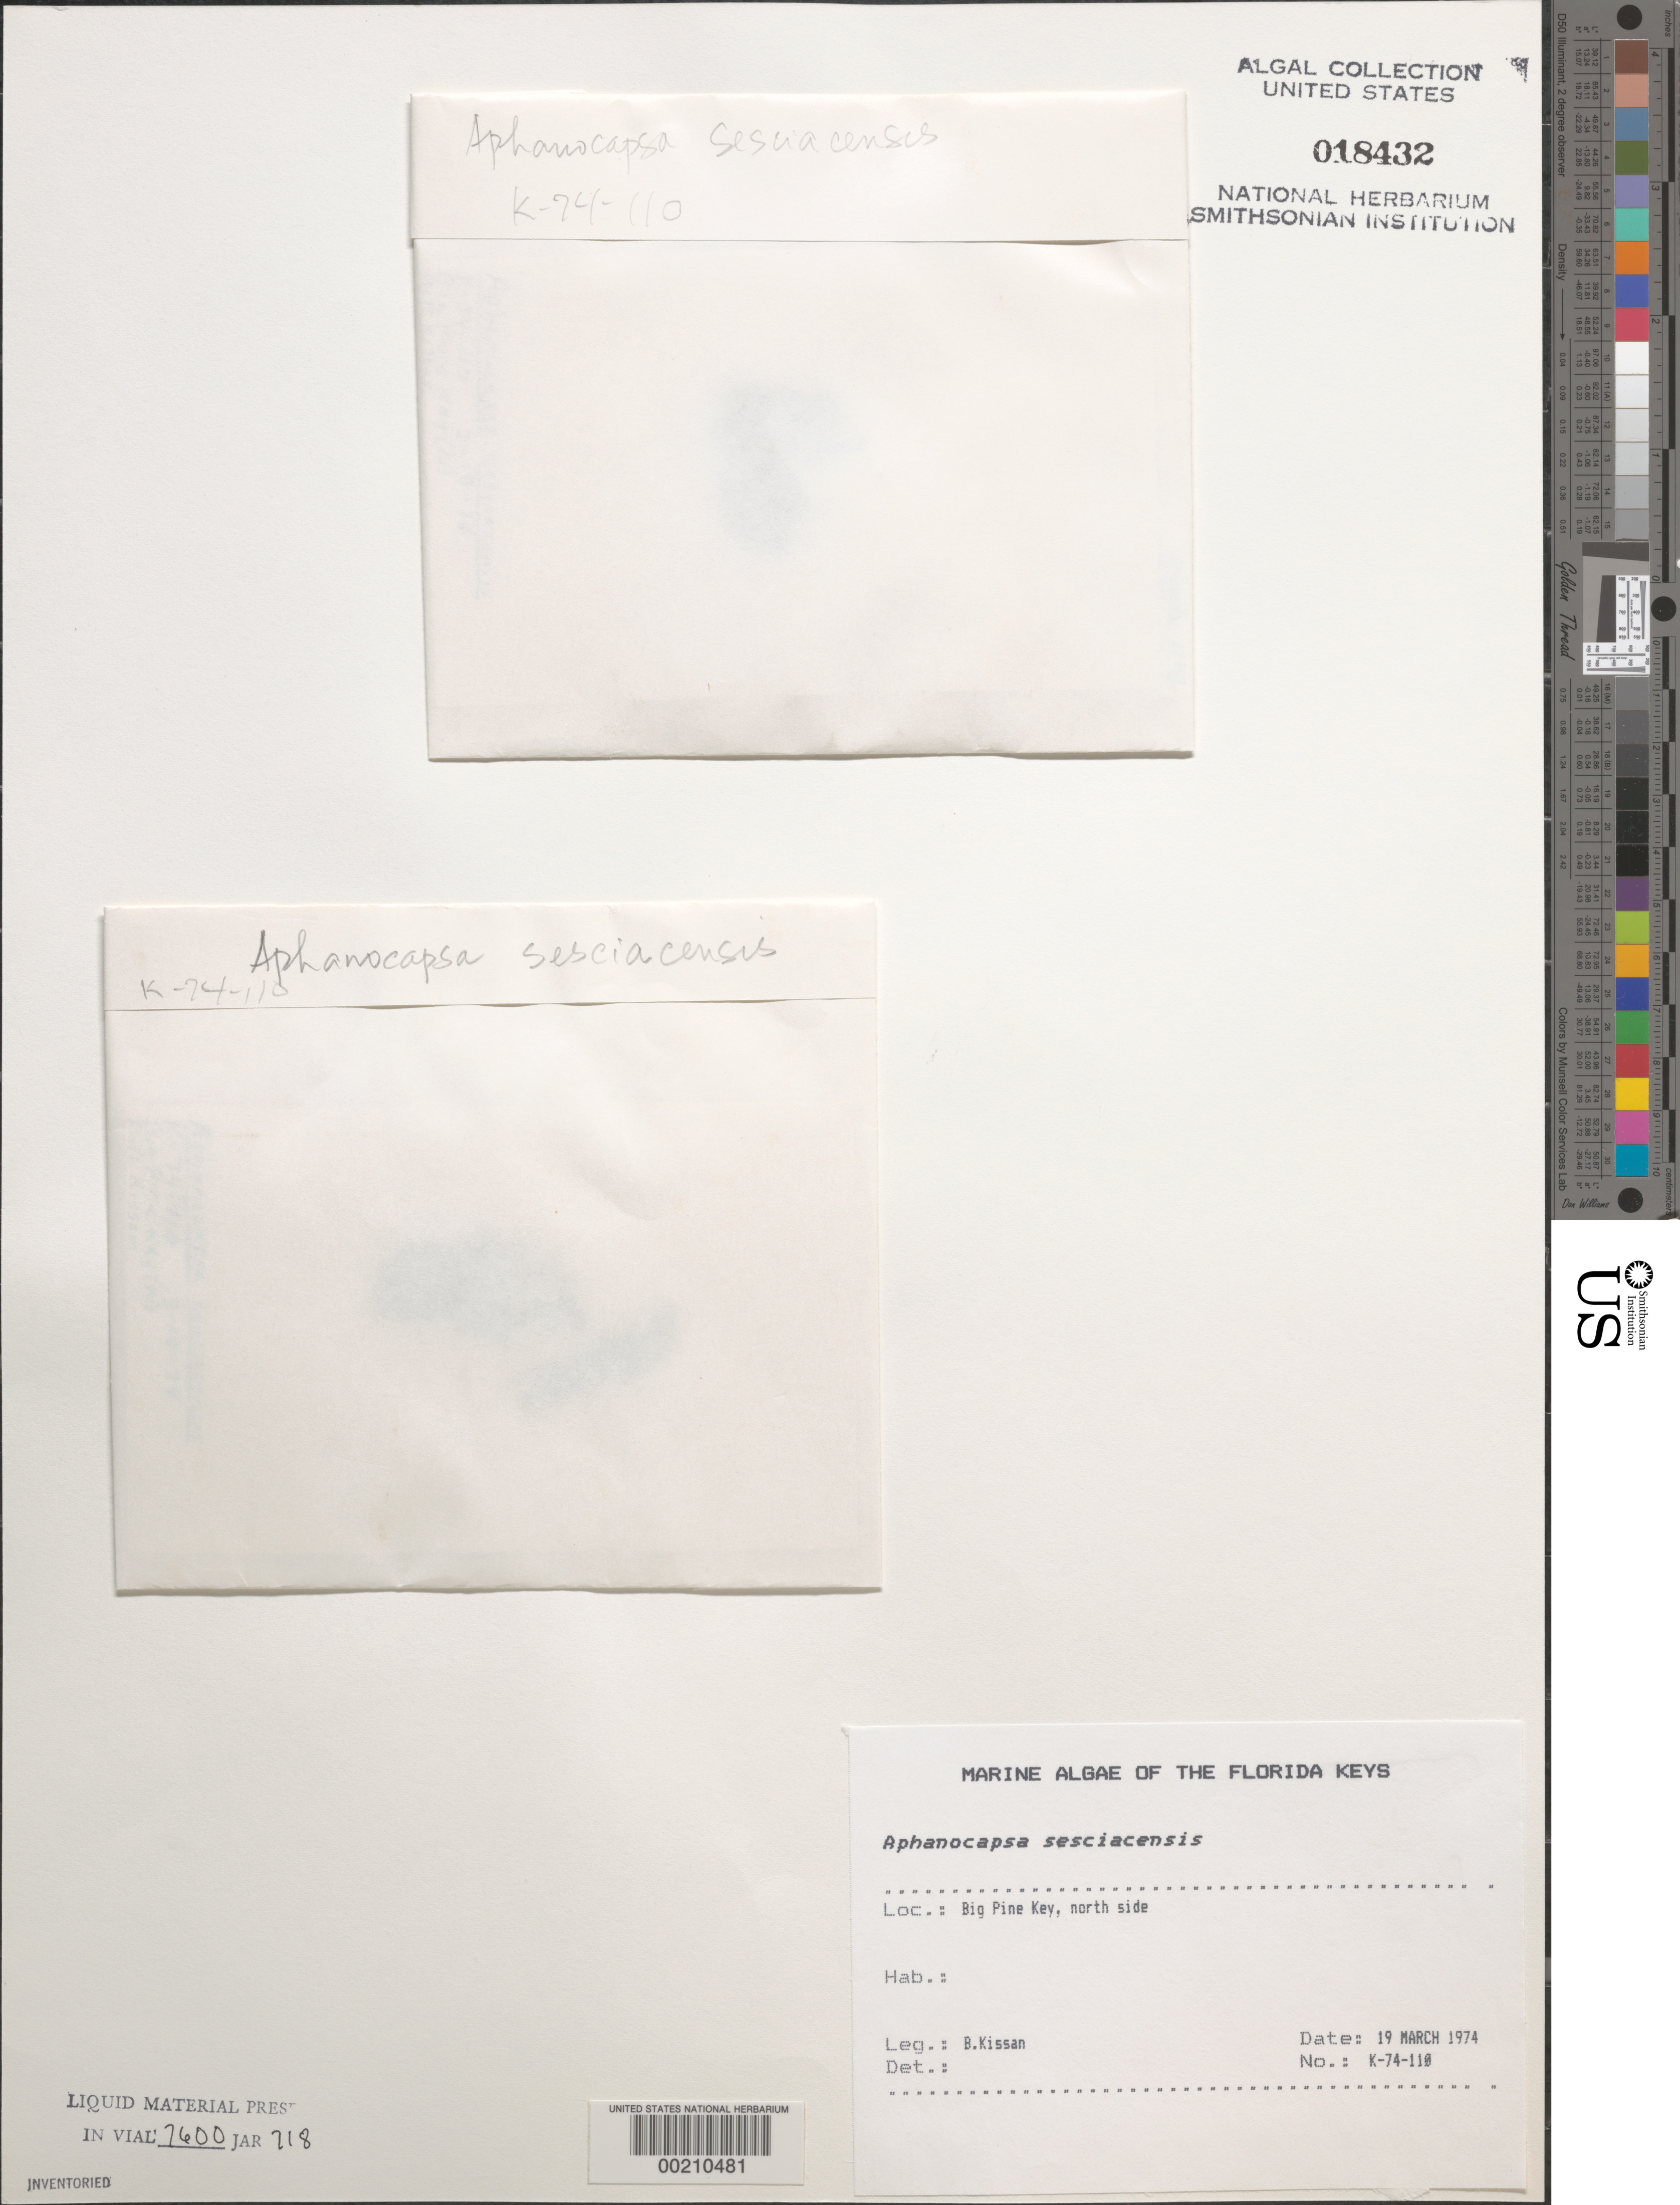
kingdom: Bacteria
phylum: Cyanobacteria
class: Cyanobacteriia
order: Synechococcales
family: Merismopediaceae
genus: Aphanocapsa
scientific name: Aphanocapsa sesciacensis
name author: Frémy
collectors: B. Kissan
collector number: K-74-110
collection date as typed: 19 Mar 1974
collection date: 1974-03-19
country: United States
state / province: Florida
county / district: Monroe County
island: Big Pine Key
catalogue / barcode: US 18432